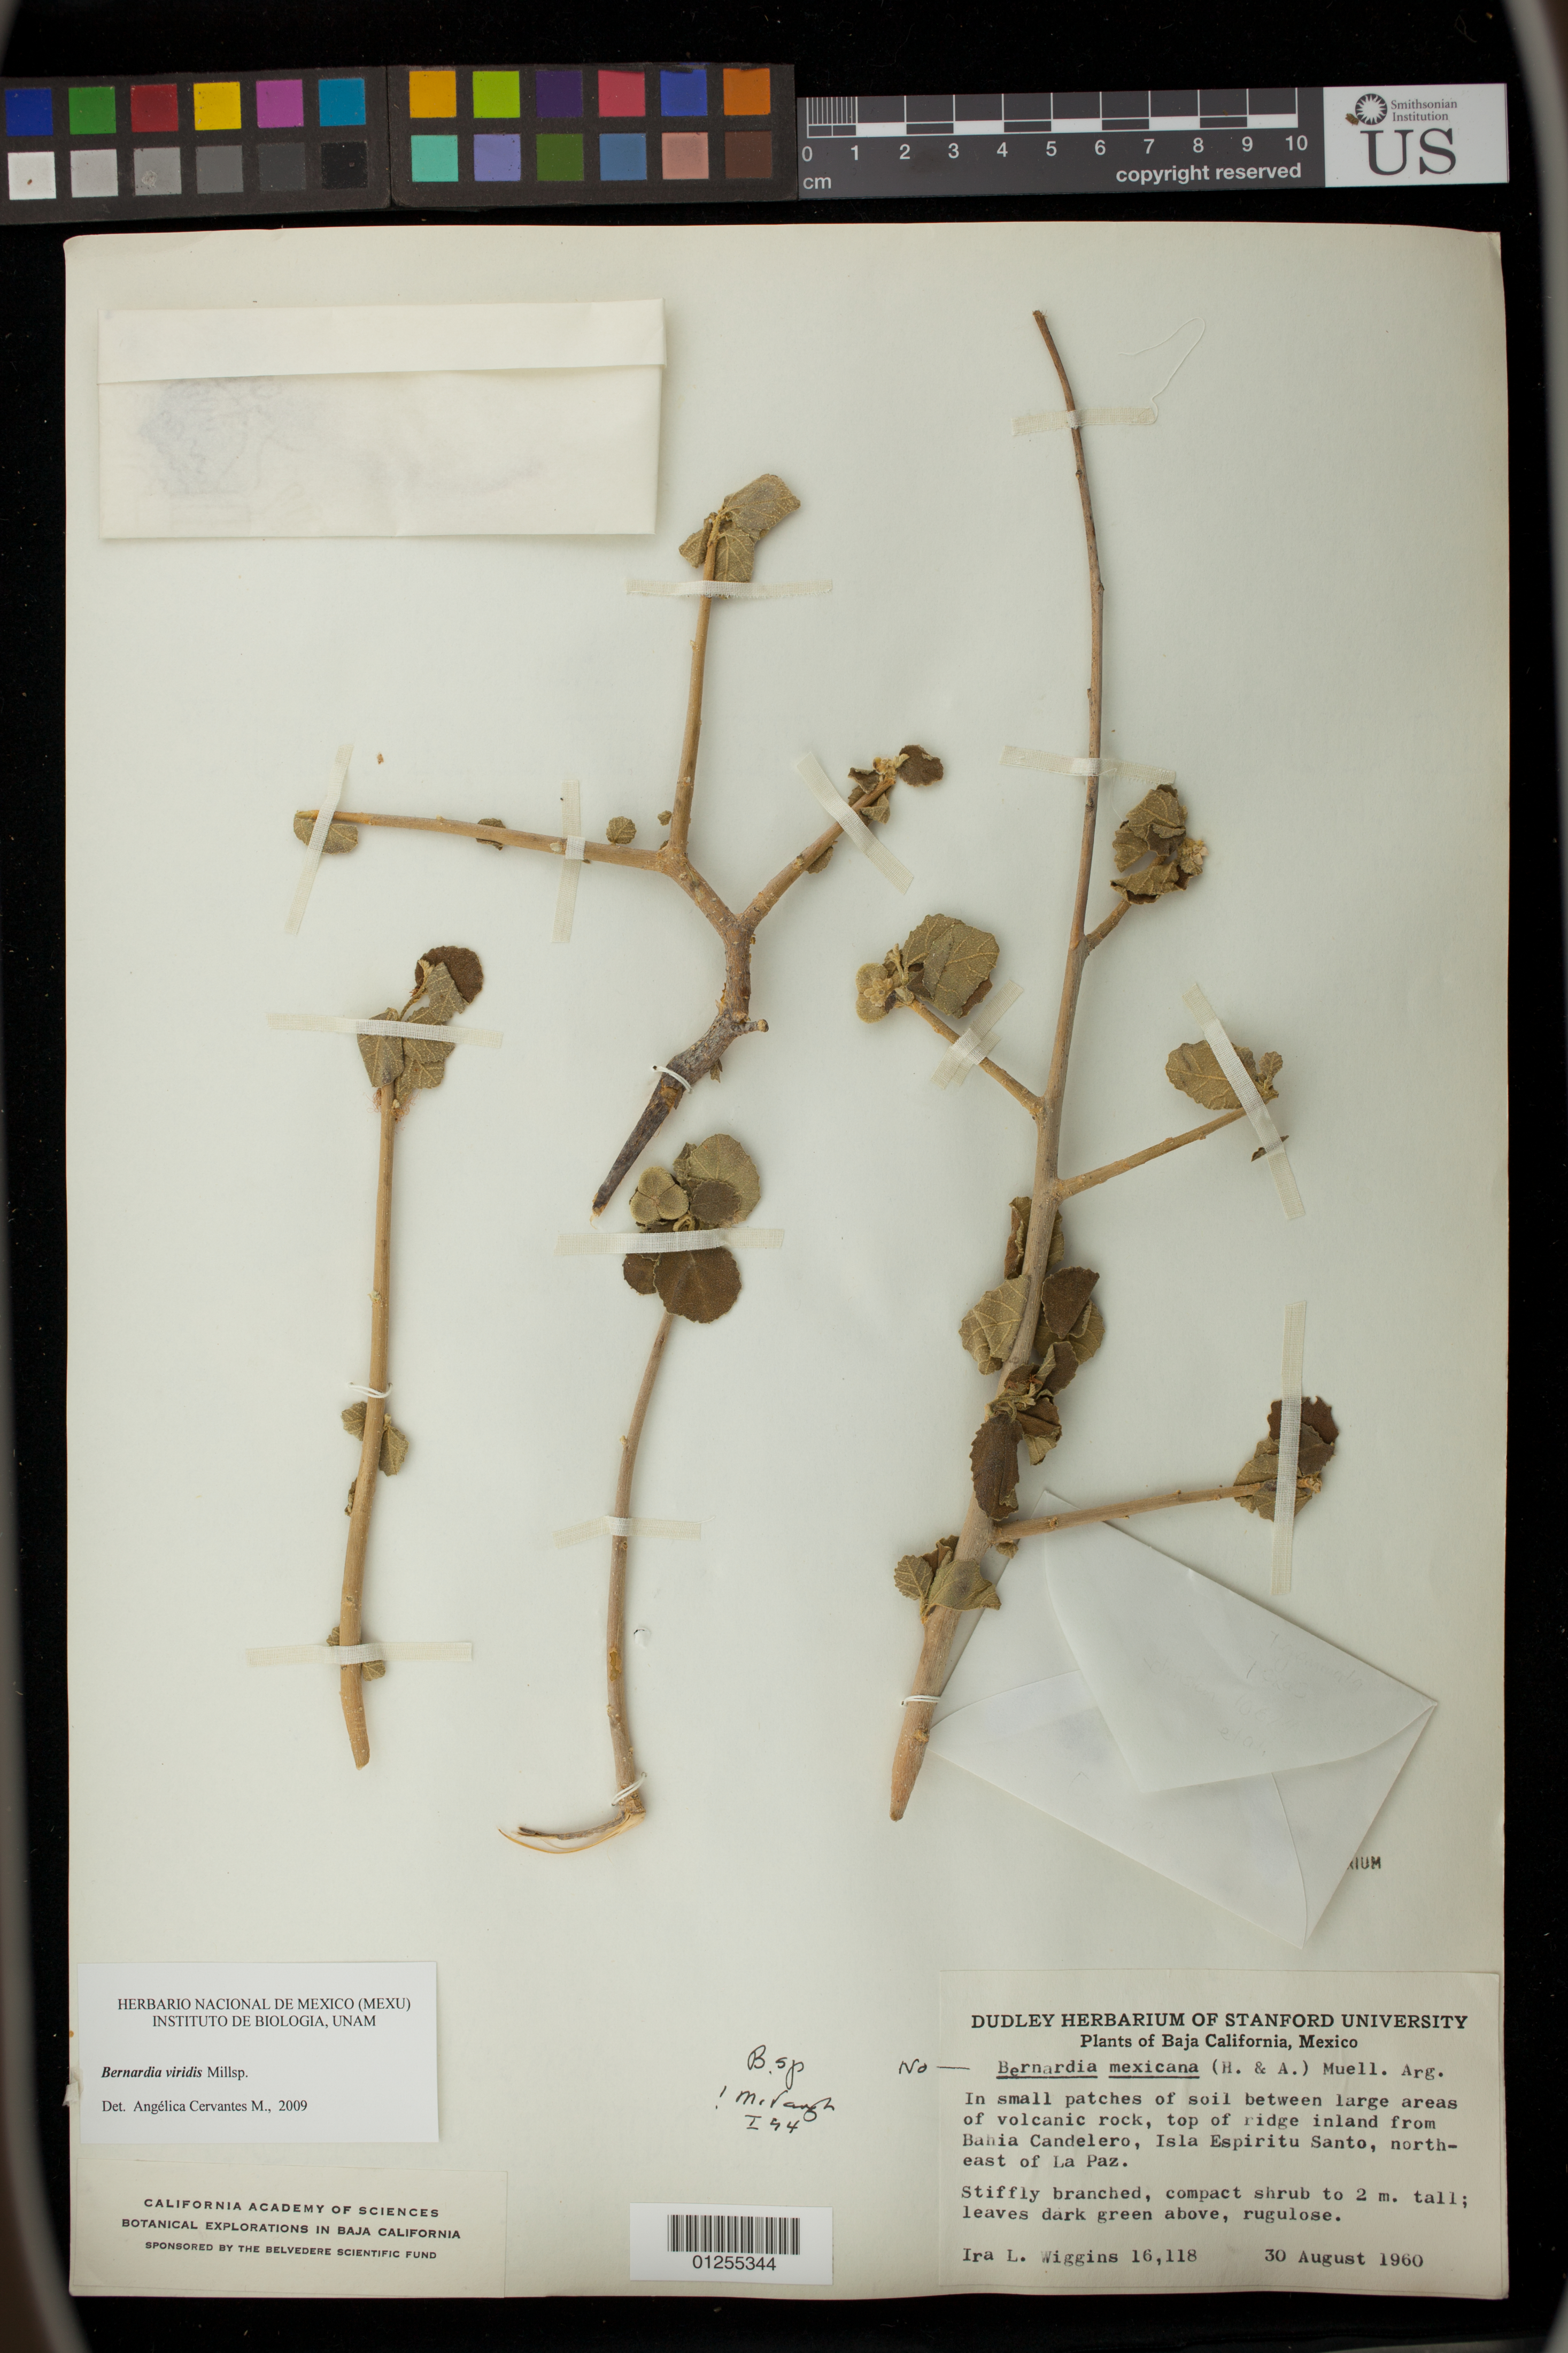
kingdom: Plantae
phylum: Tracheophyta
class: Magnoliopsida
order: Malpighiales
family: Euphorbiaceae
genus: Bernardia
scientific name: Bernardia viridis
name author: Millsp.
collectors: I. L. Wiggins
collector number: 16,118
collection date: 1960-08-30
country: Mexico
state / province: Baja California Sur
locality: Bahia Candelero, Isla Espiritu Santo, northeast of La Paz